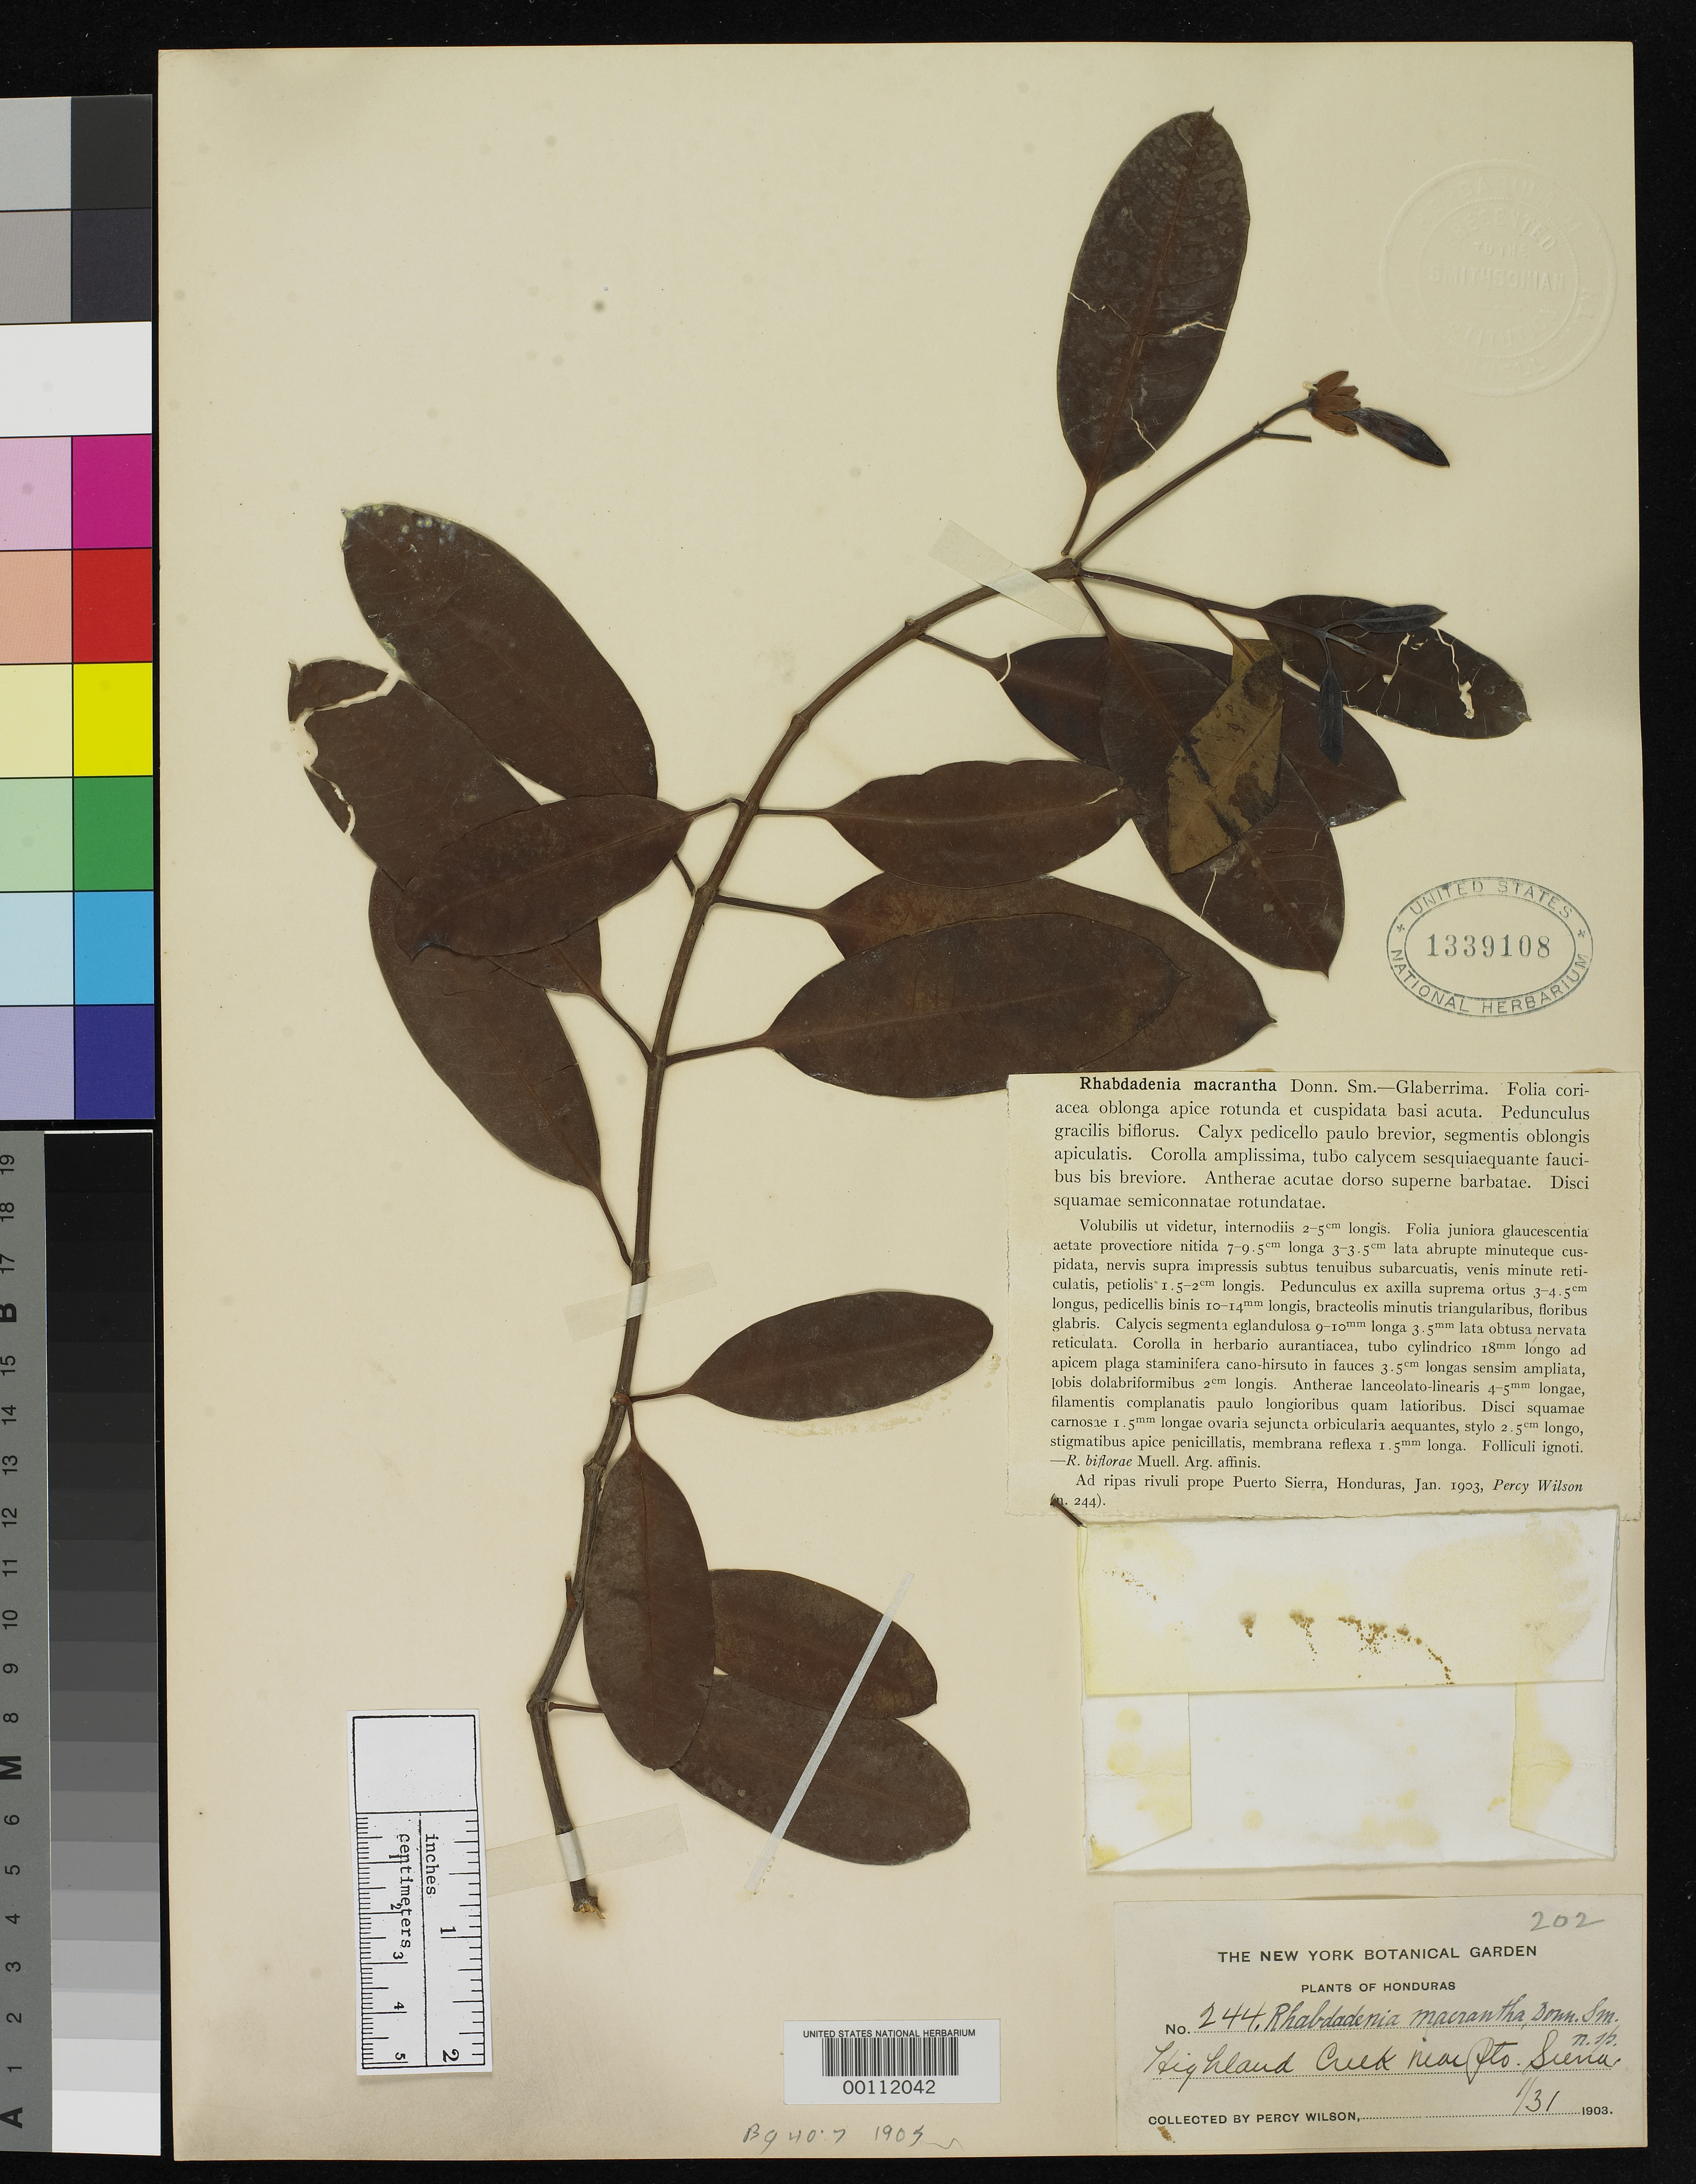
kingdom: Plantae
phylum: Tracheophyta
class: Magnoliopsida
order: Gentianales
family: Apocynaceae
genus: Rhabdadenia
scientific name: Rhabdadenia macrantha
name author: Donn. Sm.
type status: Isotype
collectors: P. Wilson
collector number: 244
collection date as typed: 31 Jan 1903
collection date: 1903-01-31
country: Honduras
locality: Highland Creek near Puerto Sierra.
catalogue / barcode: US 1339108